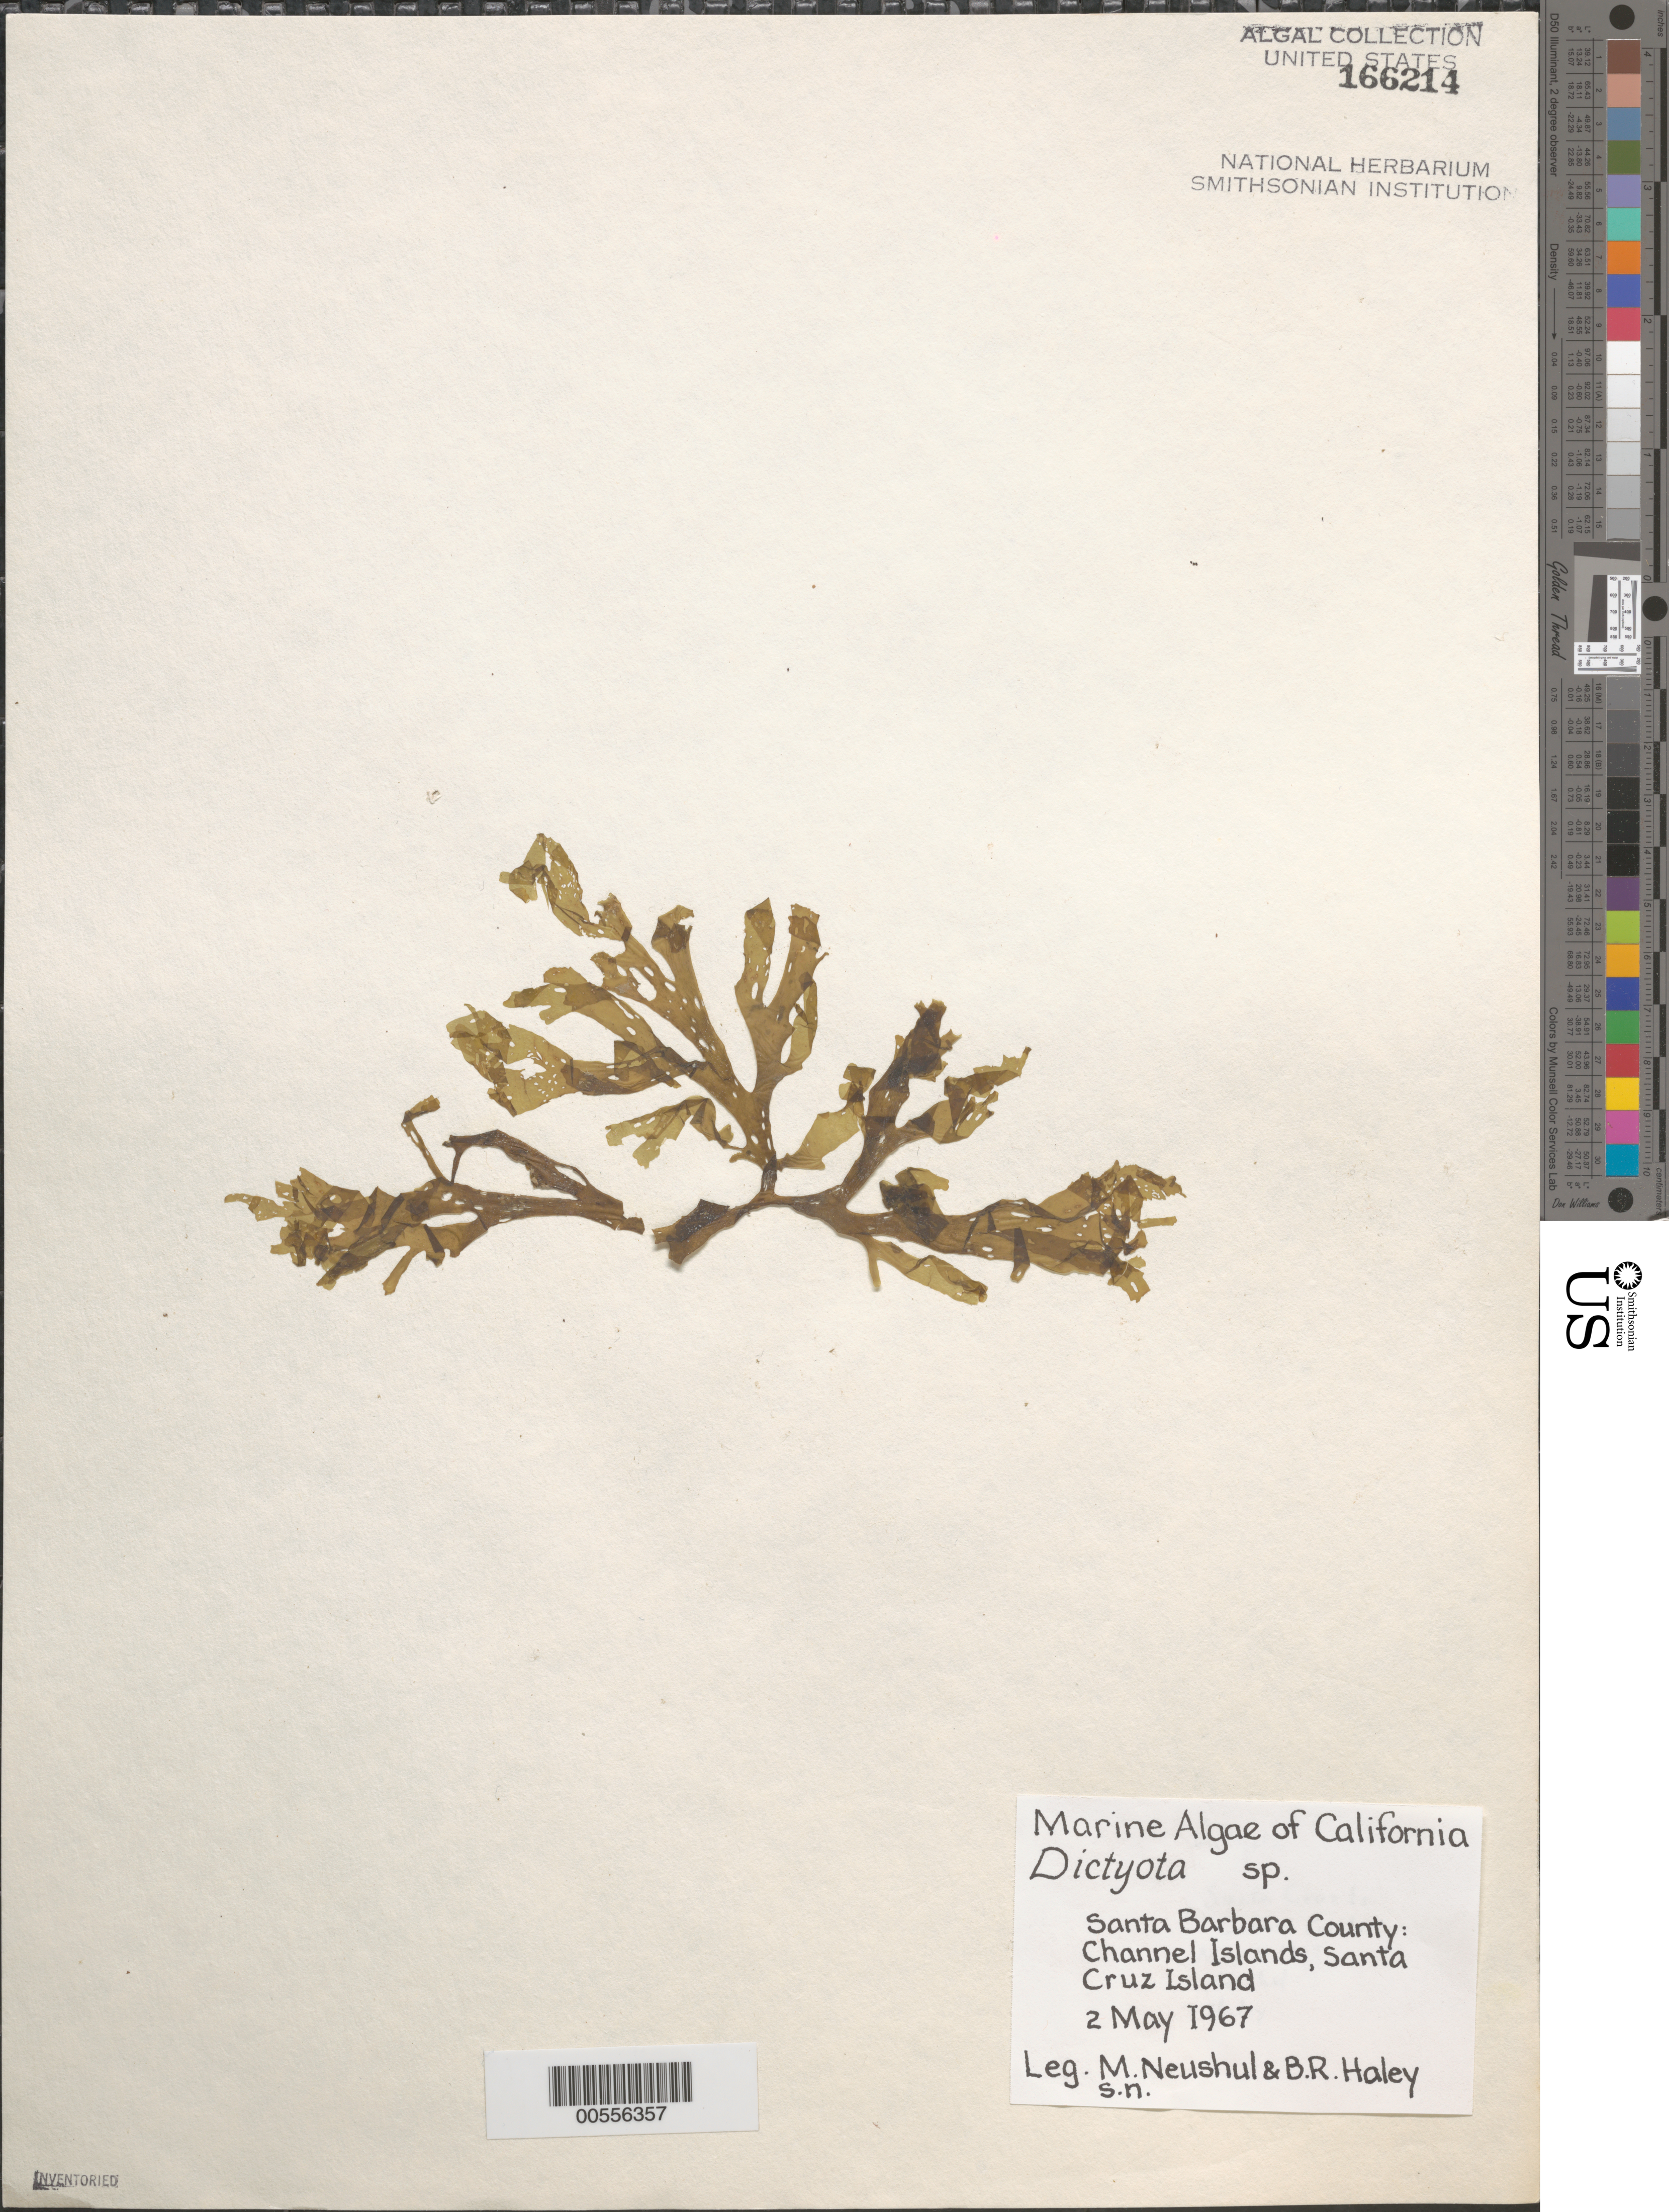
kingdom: Chromista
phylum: Ochrophyta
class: Phaeophyceae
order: Dictyotales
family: Dictyotaceae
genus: Dictyota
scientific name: Dictyota sp.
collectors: M. Neushul & B. Haley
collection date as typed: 02 May 1967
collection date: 1967-05-02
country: United States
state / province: California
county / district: Santa Barbara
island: Santa Cruz Island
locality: Coches Prietos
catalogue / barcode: US 166214